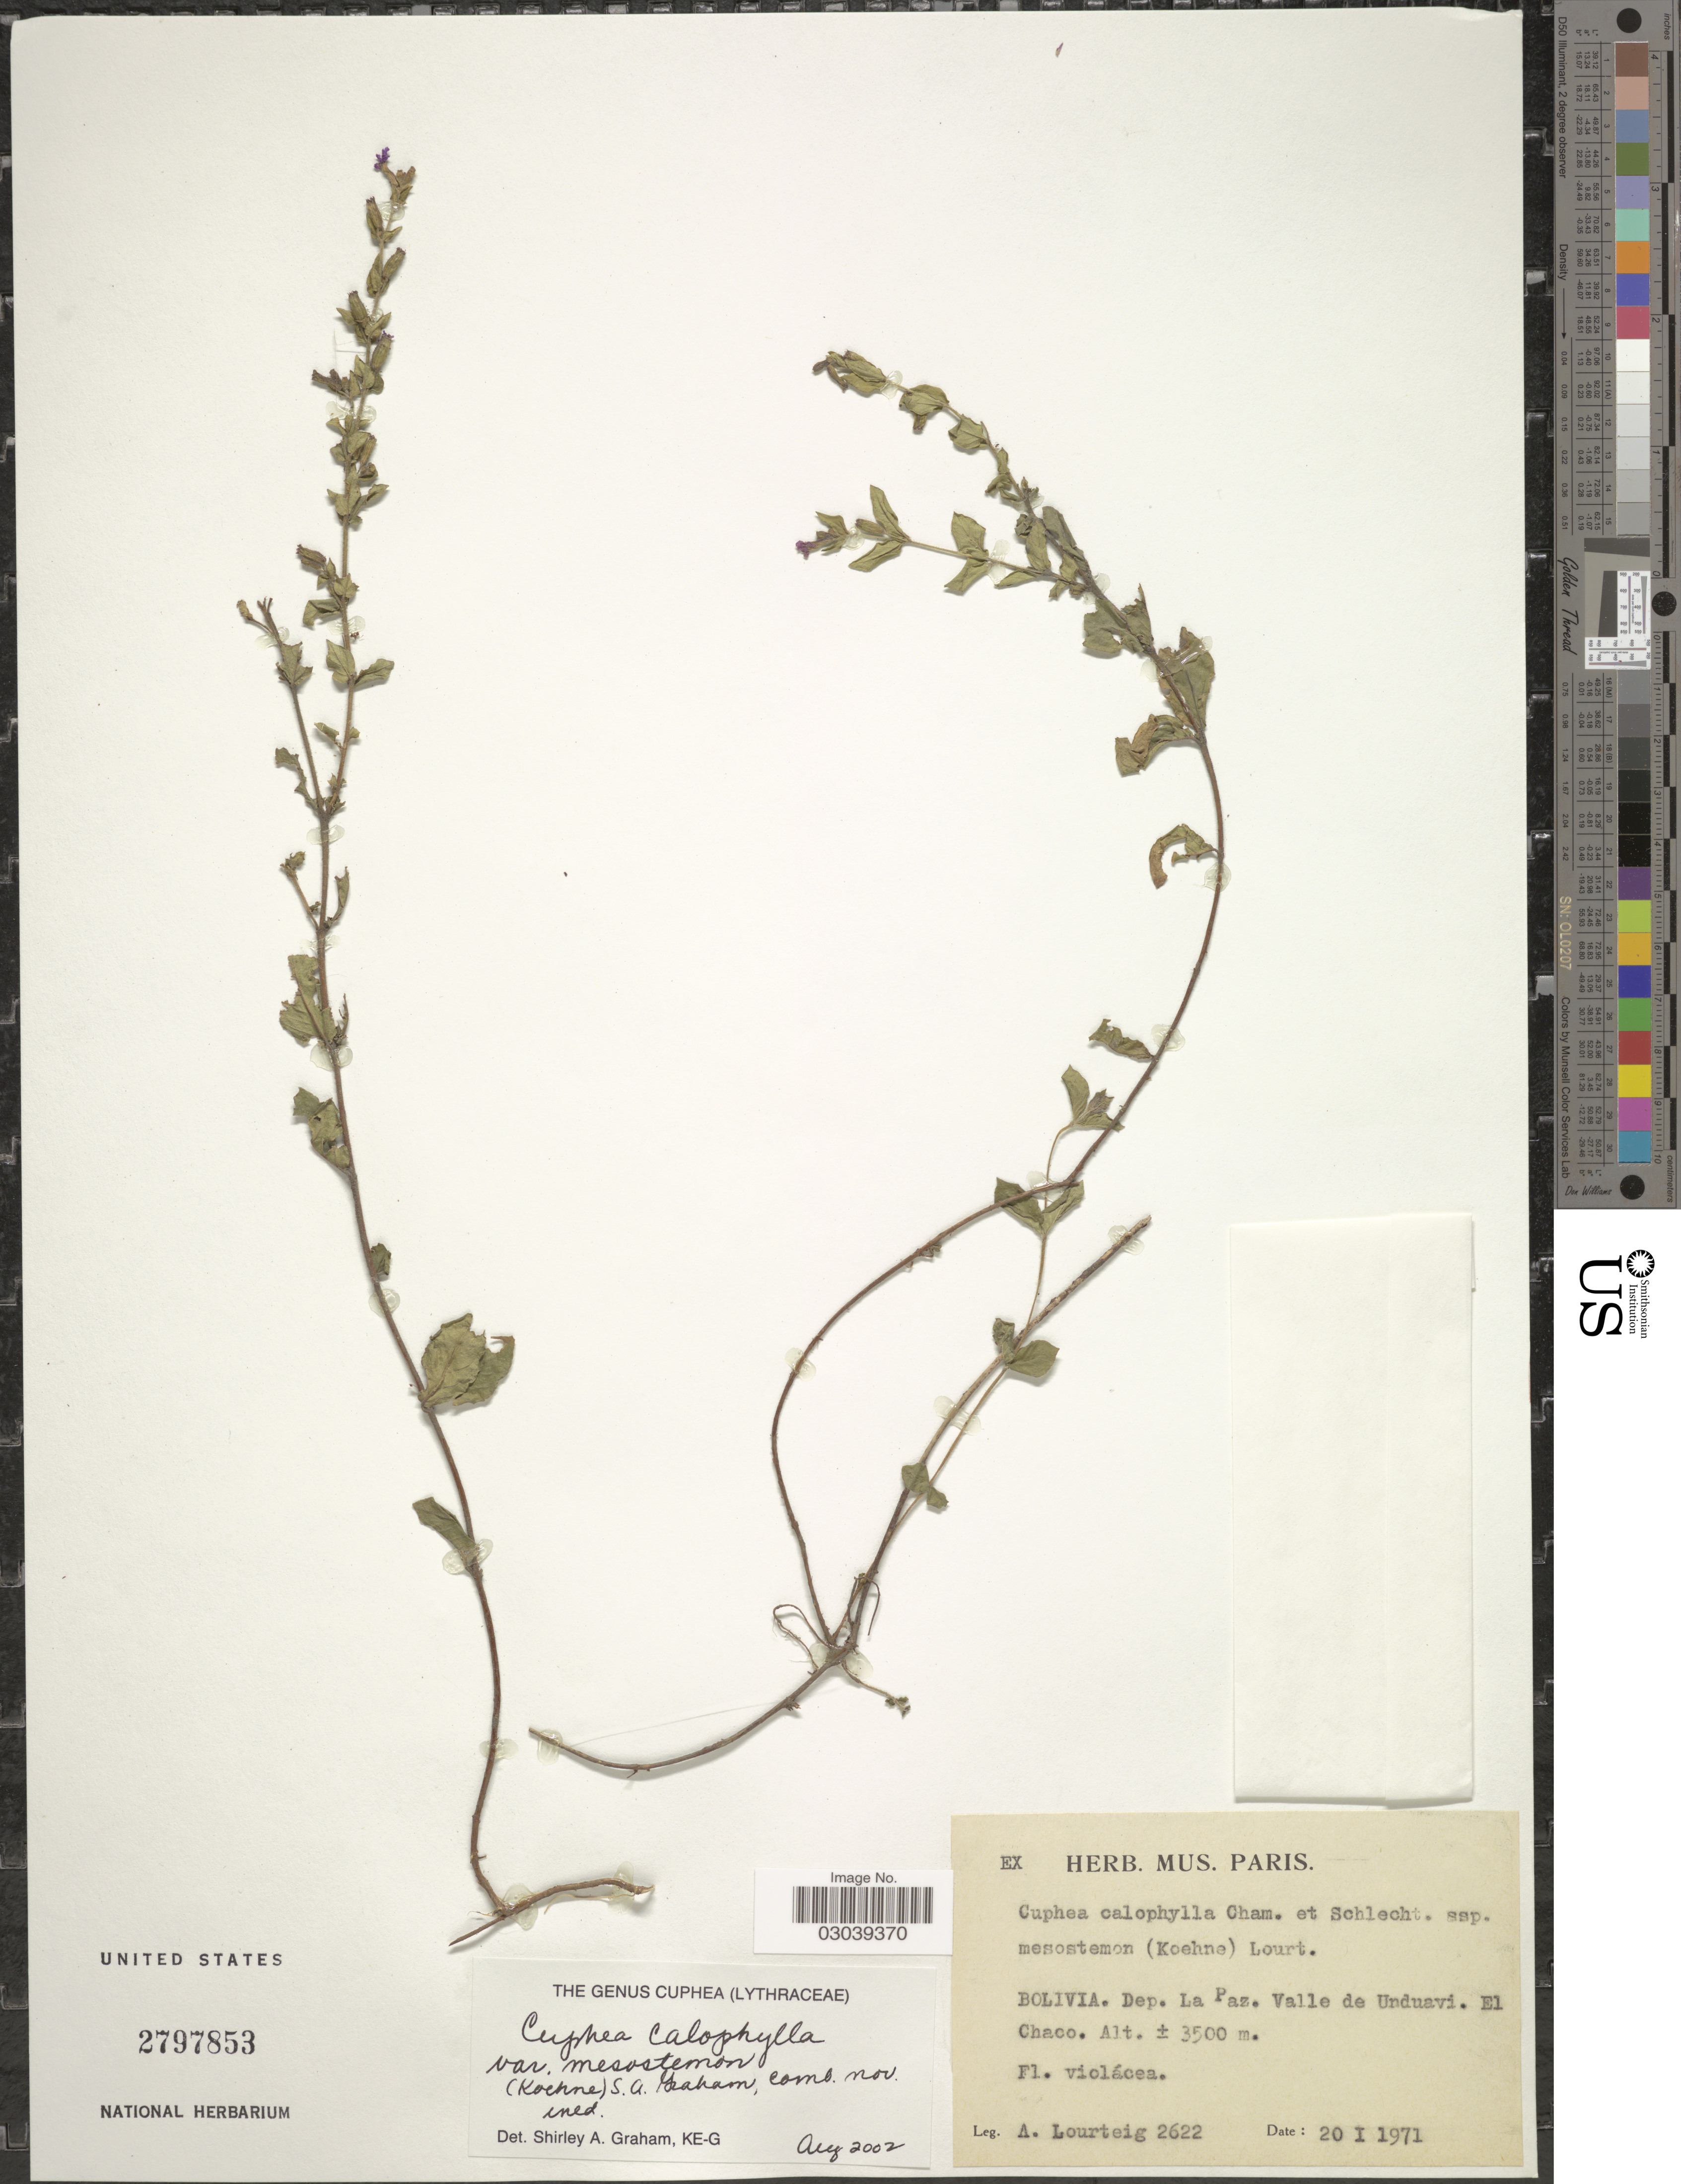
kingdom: Plantae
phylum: Tracheophyta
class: Magnoliopsida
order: Myrtales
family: Lythraceae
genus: Cuphea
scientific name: Cuphea calophylla subsp. mesostemon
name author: (Koehne) Lourteig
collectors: A. Lourteig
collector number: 2622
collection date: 1971-01-20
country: Bolivia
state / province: La Paz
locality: Dep. La Paz. Valle de Unduavi. El Chaco.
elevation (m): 3500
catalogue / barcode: US 2797853